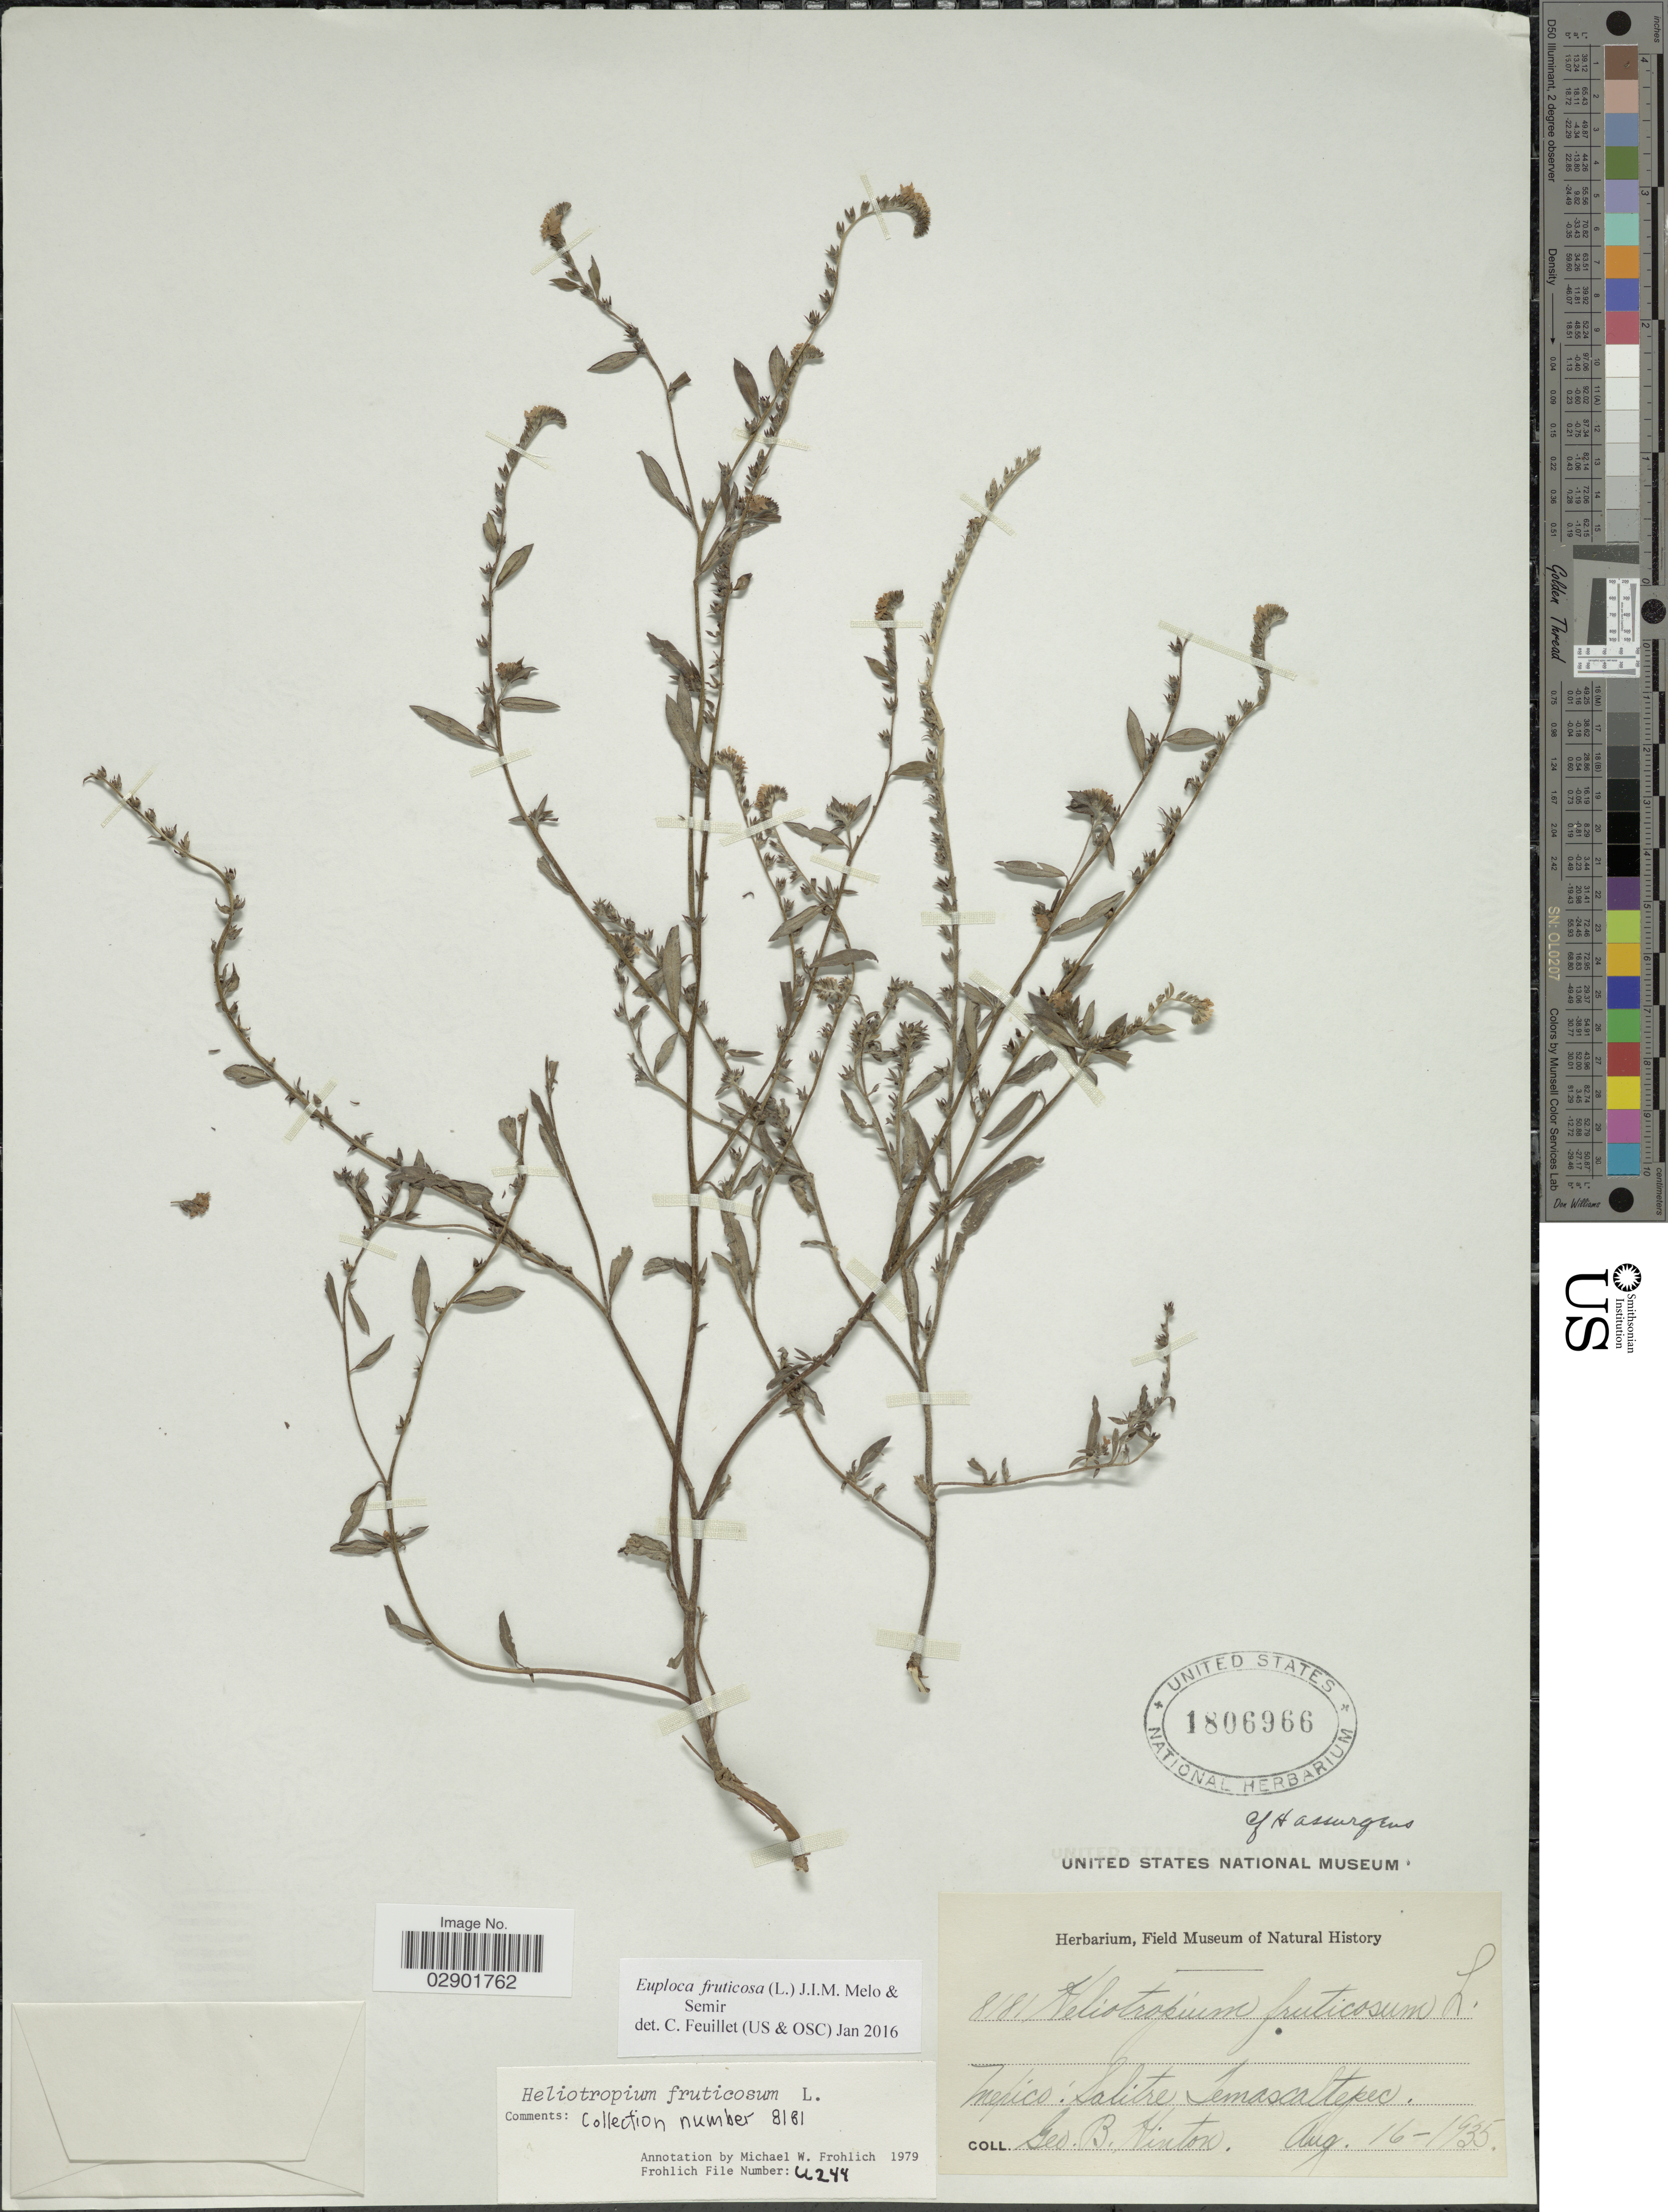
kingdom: Plantae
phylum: Tracheophyta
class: Magnoliopsida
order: Boraginales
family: Heliotropiaceae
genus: Euploca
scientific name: Euploca fruticosa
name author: (L.) J.I.M. Melo & Semir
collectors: G. B. Hinton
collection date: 1935-08-16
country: Mexico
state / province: México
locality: Salitre Temascaltepec.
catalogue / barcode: US 1806966